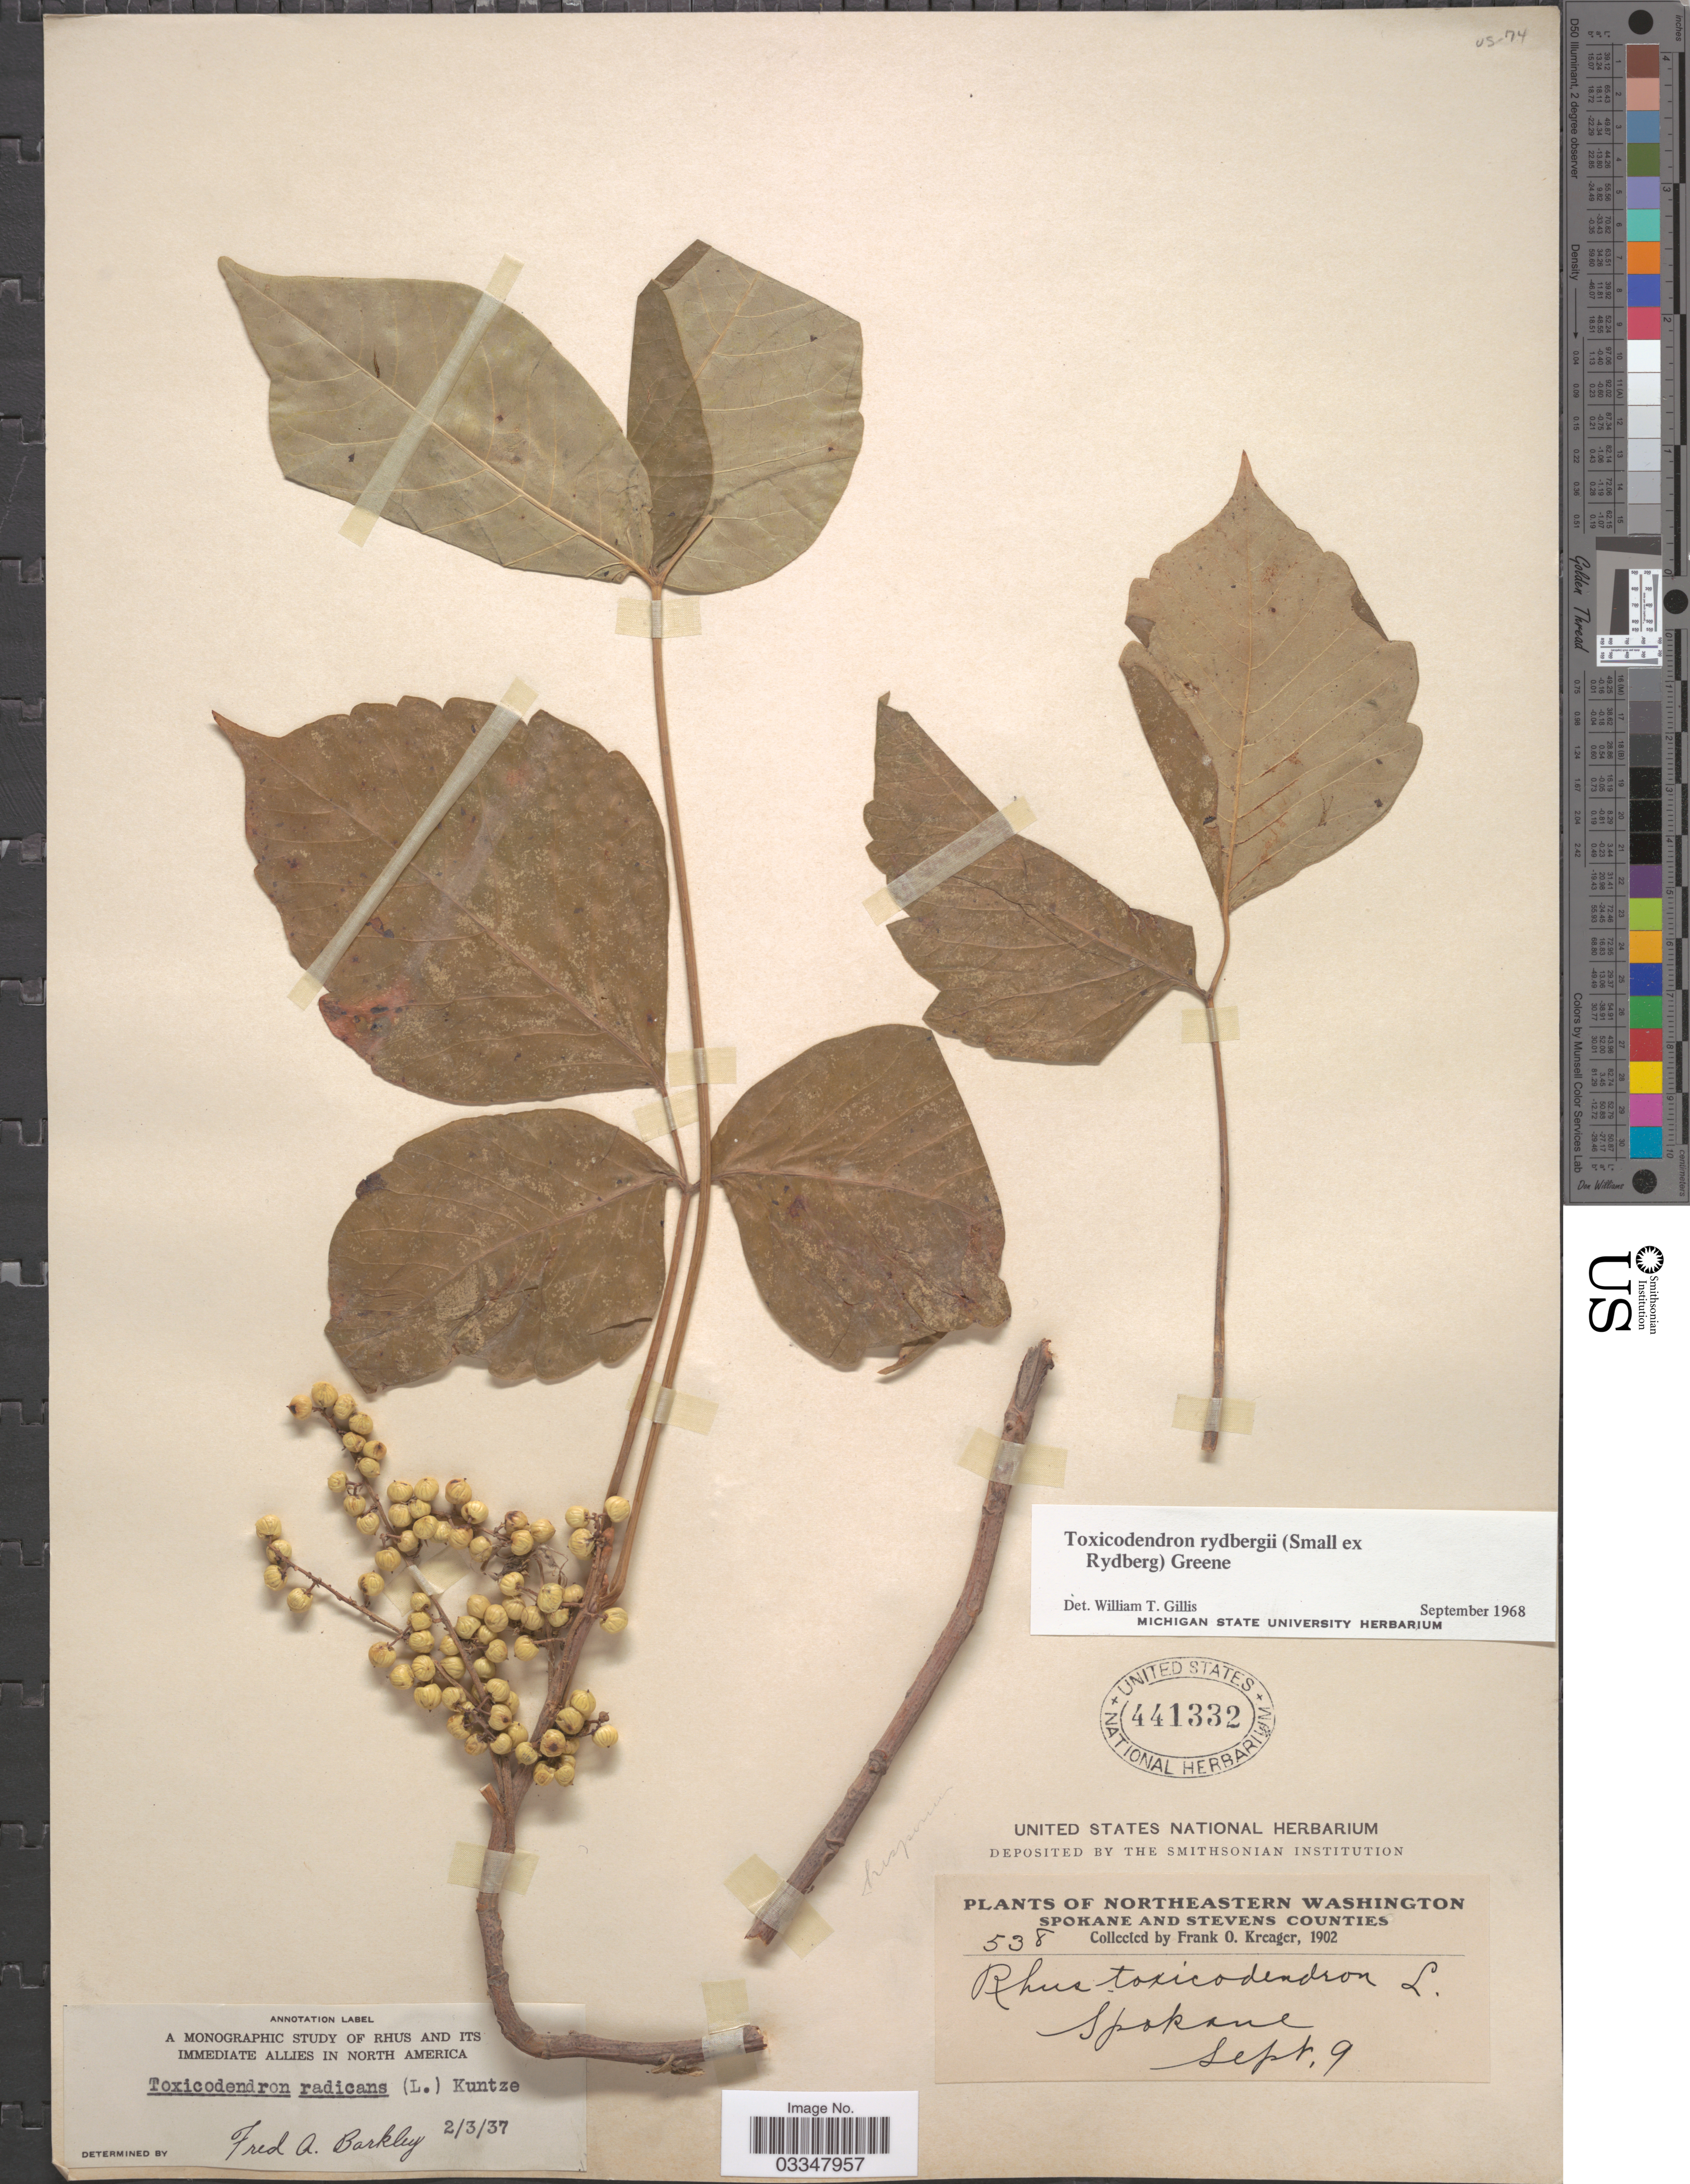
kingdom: Plantae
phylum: Tracheophyta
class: Magnoliopsida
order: Sapindales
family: Anacardiaceae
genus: Toxicodendron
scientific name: Toxicodendron radicans subsp. rydbergii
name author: (Small & Rydb.) Á. Löve & D. Löve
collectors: F. Kreager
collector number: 538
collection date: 1902-09-09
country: United States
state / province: Washington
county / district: Spokane / Stevens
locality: Northeastern Washington. Spokane and Stevens Counties. Spokane.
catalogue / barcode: US 441332